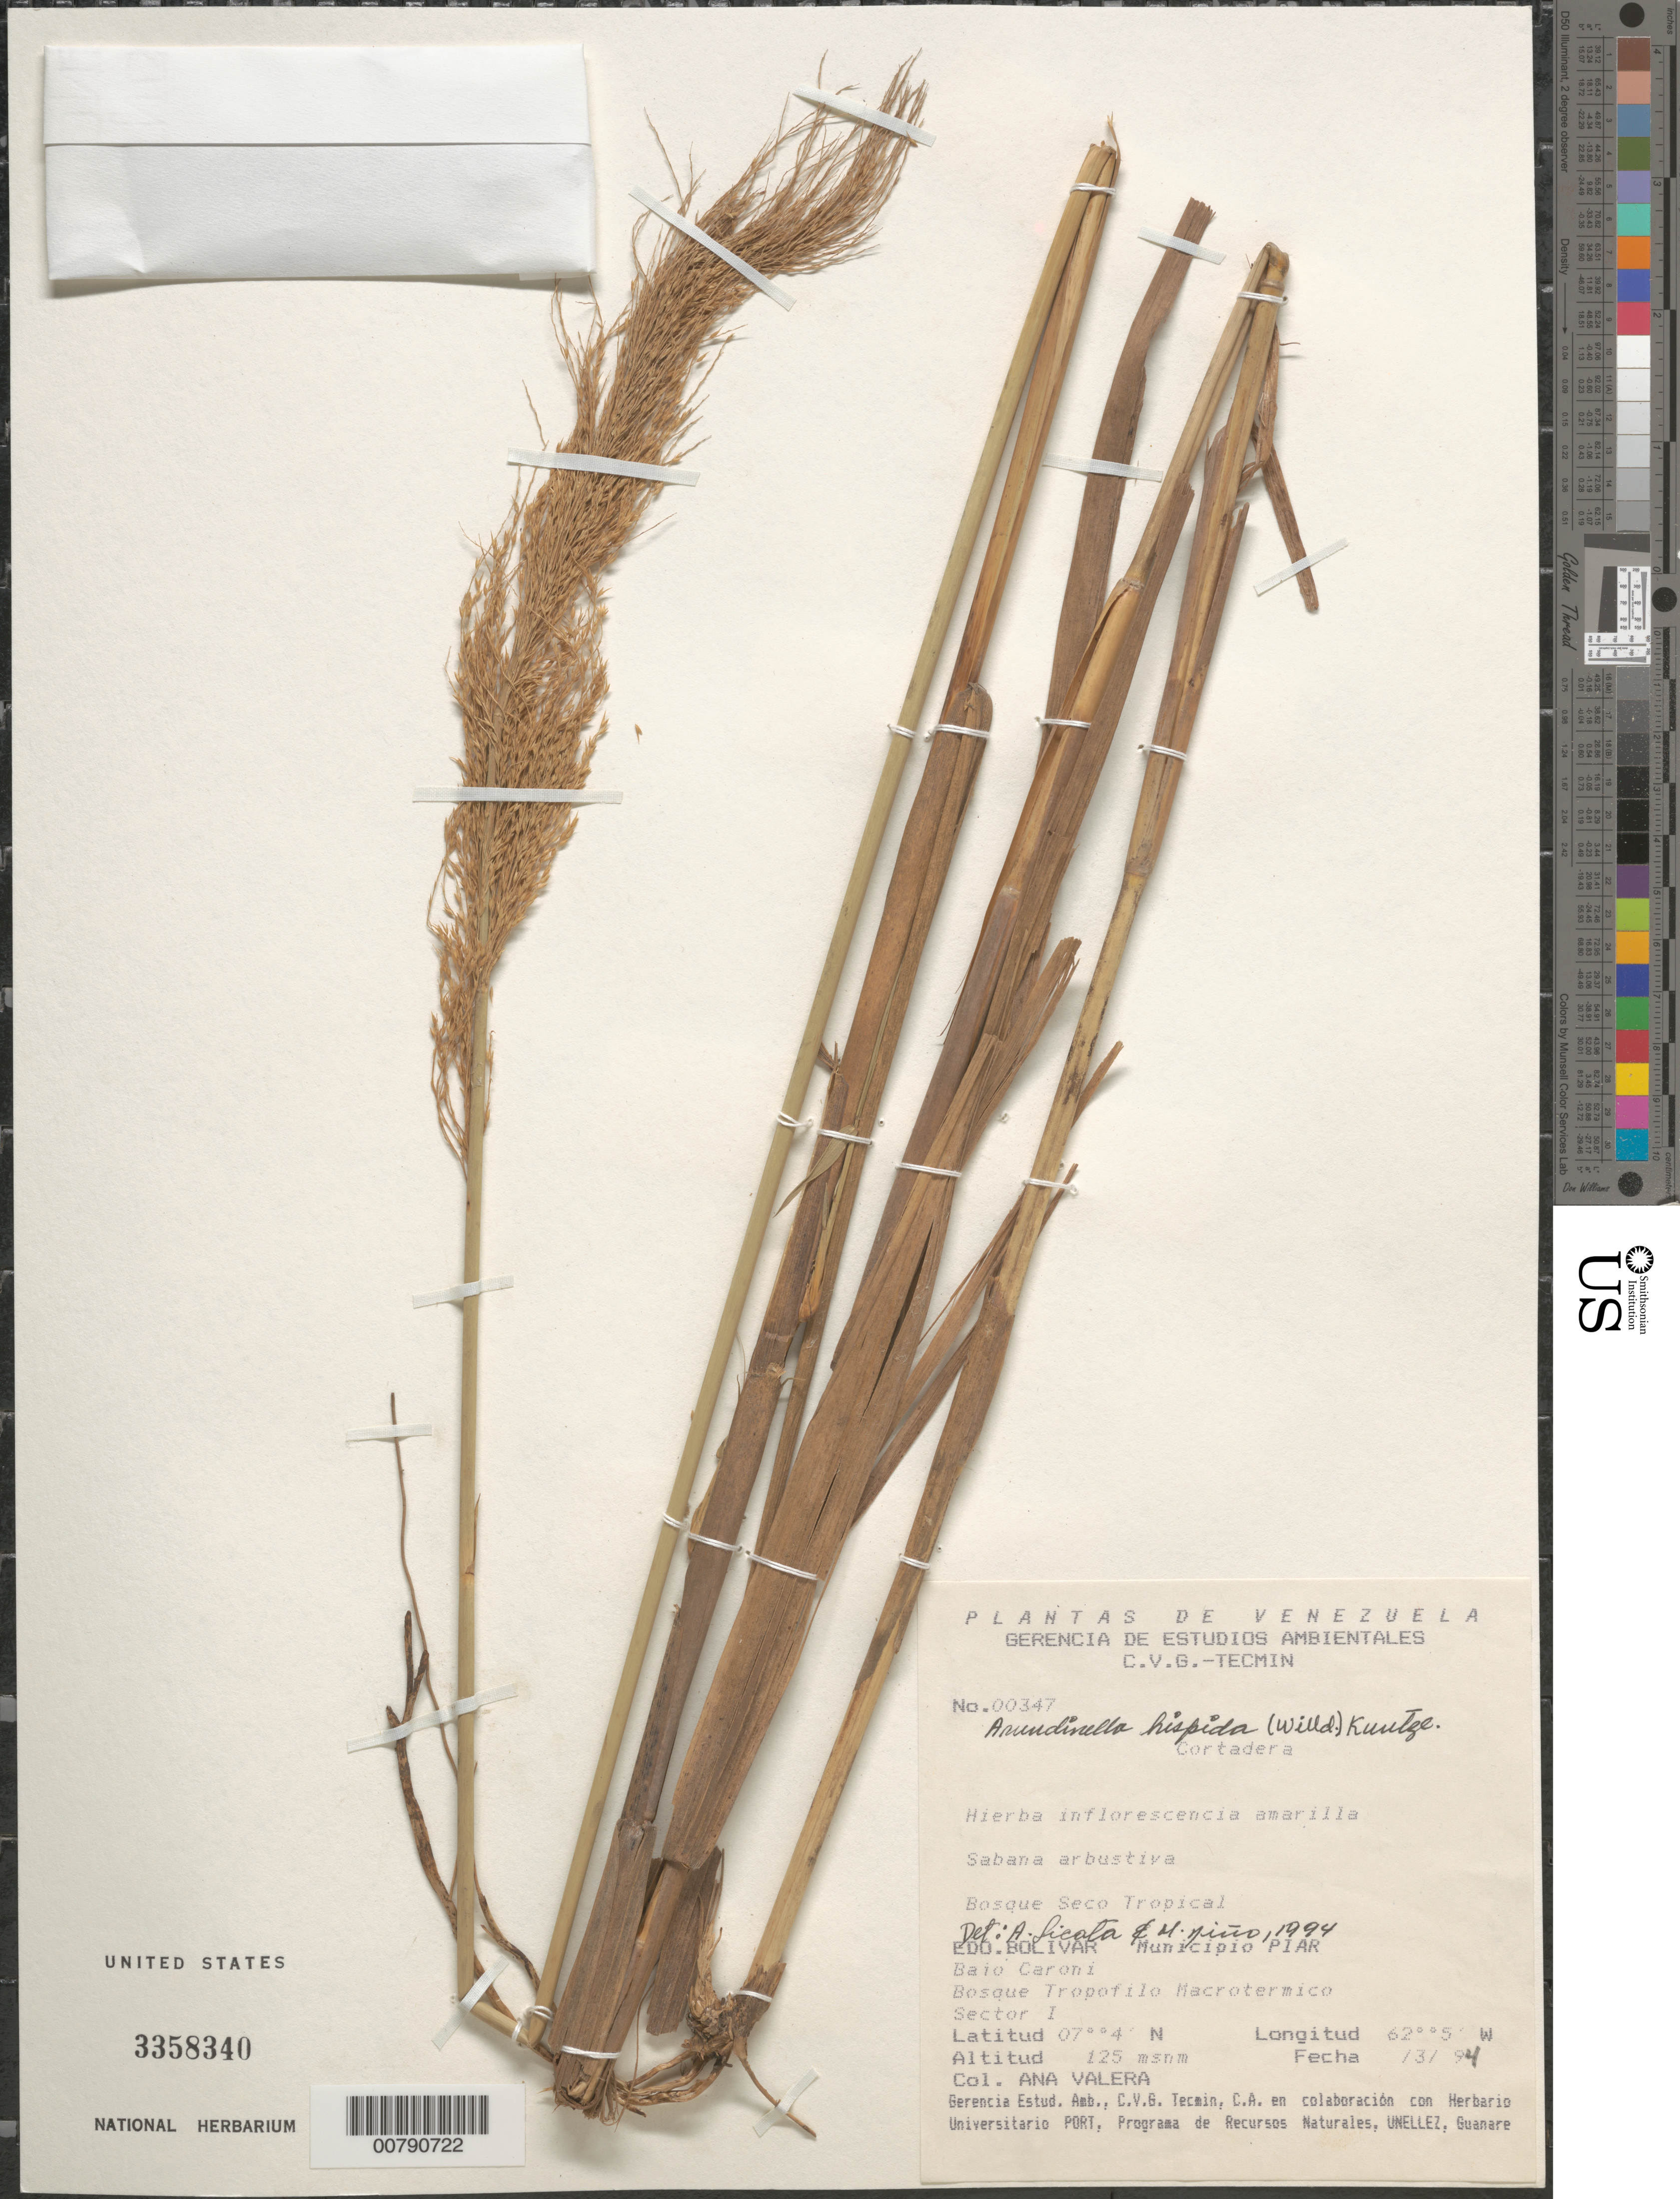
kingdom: Plantae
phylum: Tracheophyta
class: Liliopsida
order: Poales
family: Poaceae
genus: Arundinella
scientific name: Arundinella hispida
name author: (Humb. & Bonpl. ex Willd.) Kuntze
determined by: Licata, A.; Niño, S. M.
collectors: A. Valera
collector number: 347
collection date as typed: Mar-94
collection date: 1994-03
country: Venezuela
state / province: Bolívar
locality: Mun. Piar, Bajo Caroní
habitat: Bosque seco tropical; bosque tropofilo macrotermico. Sabana arbustiva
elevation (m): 125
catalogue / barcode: US 3358340